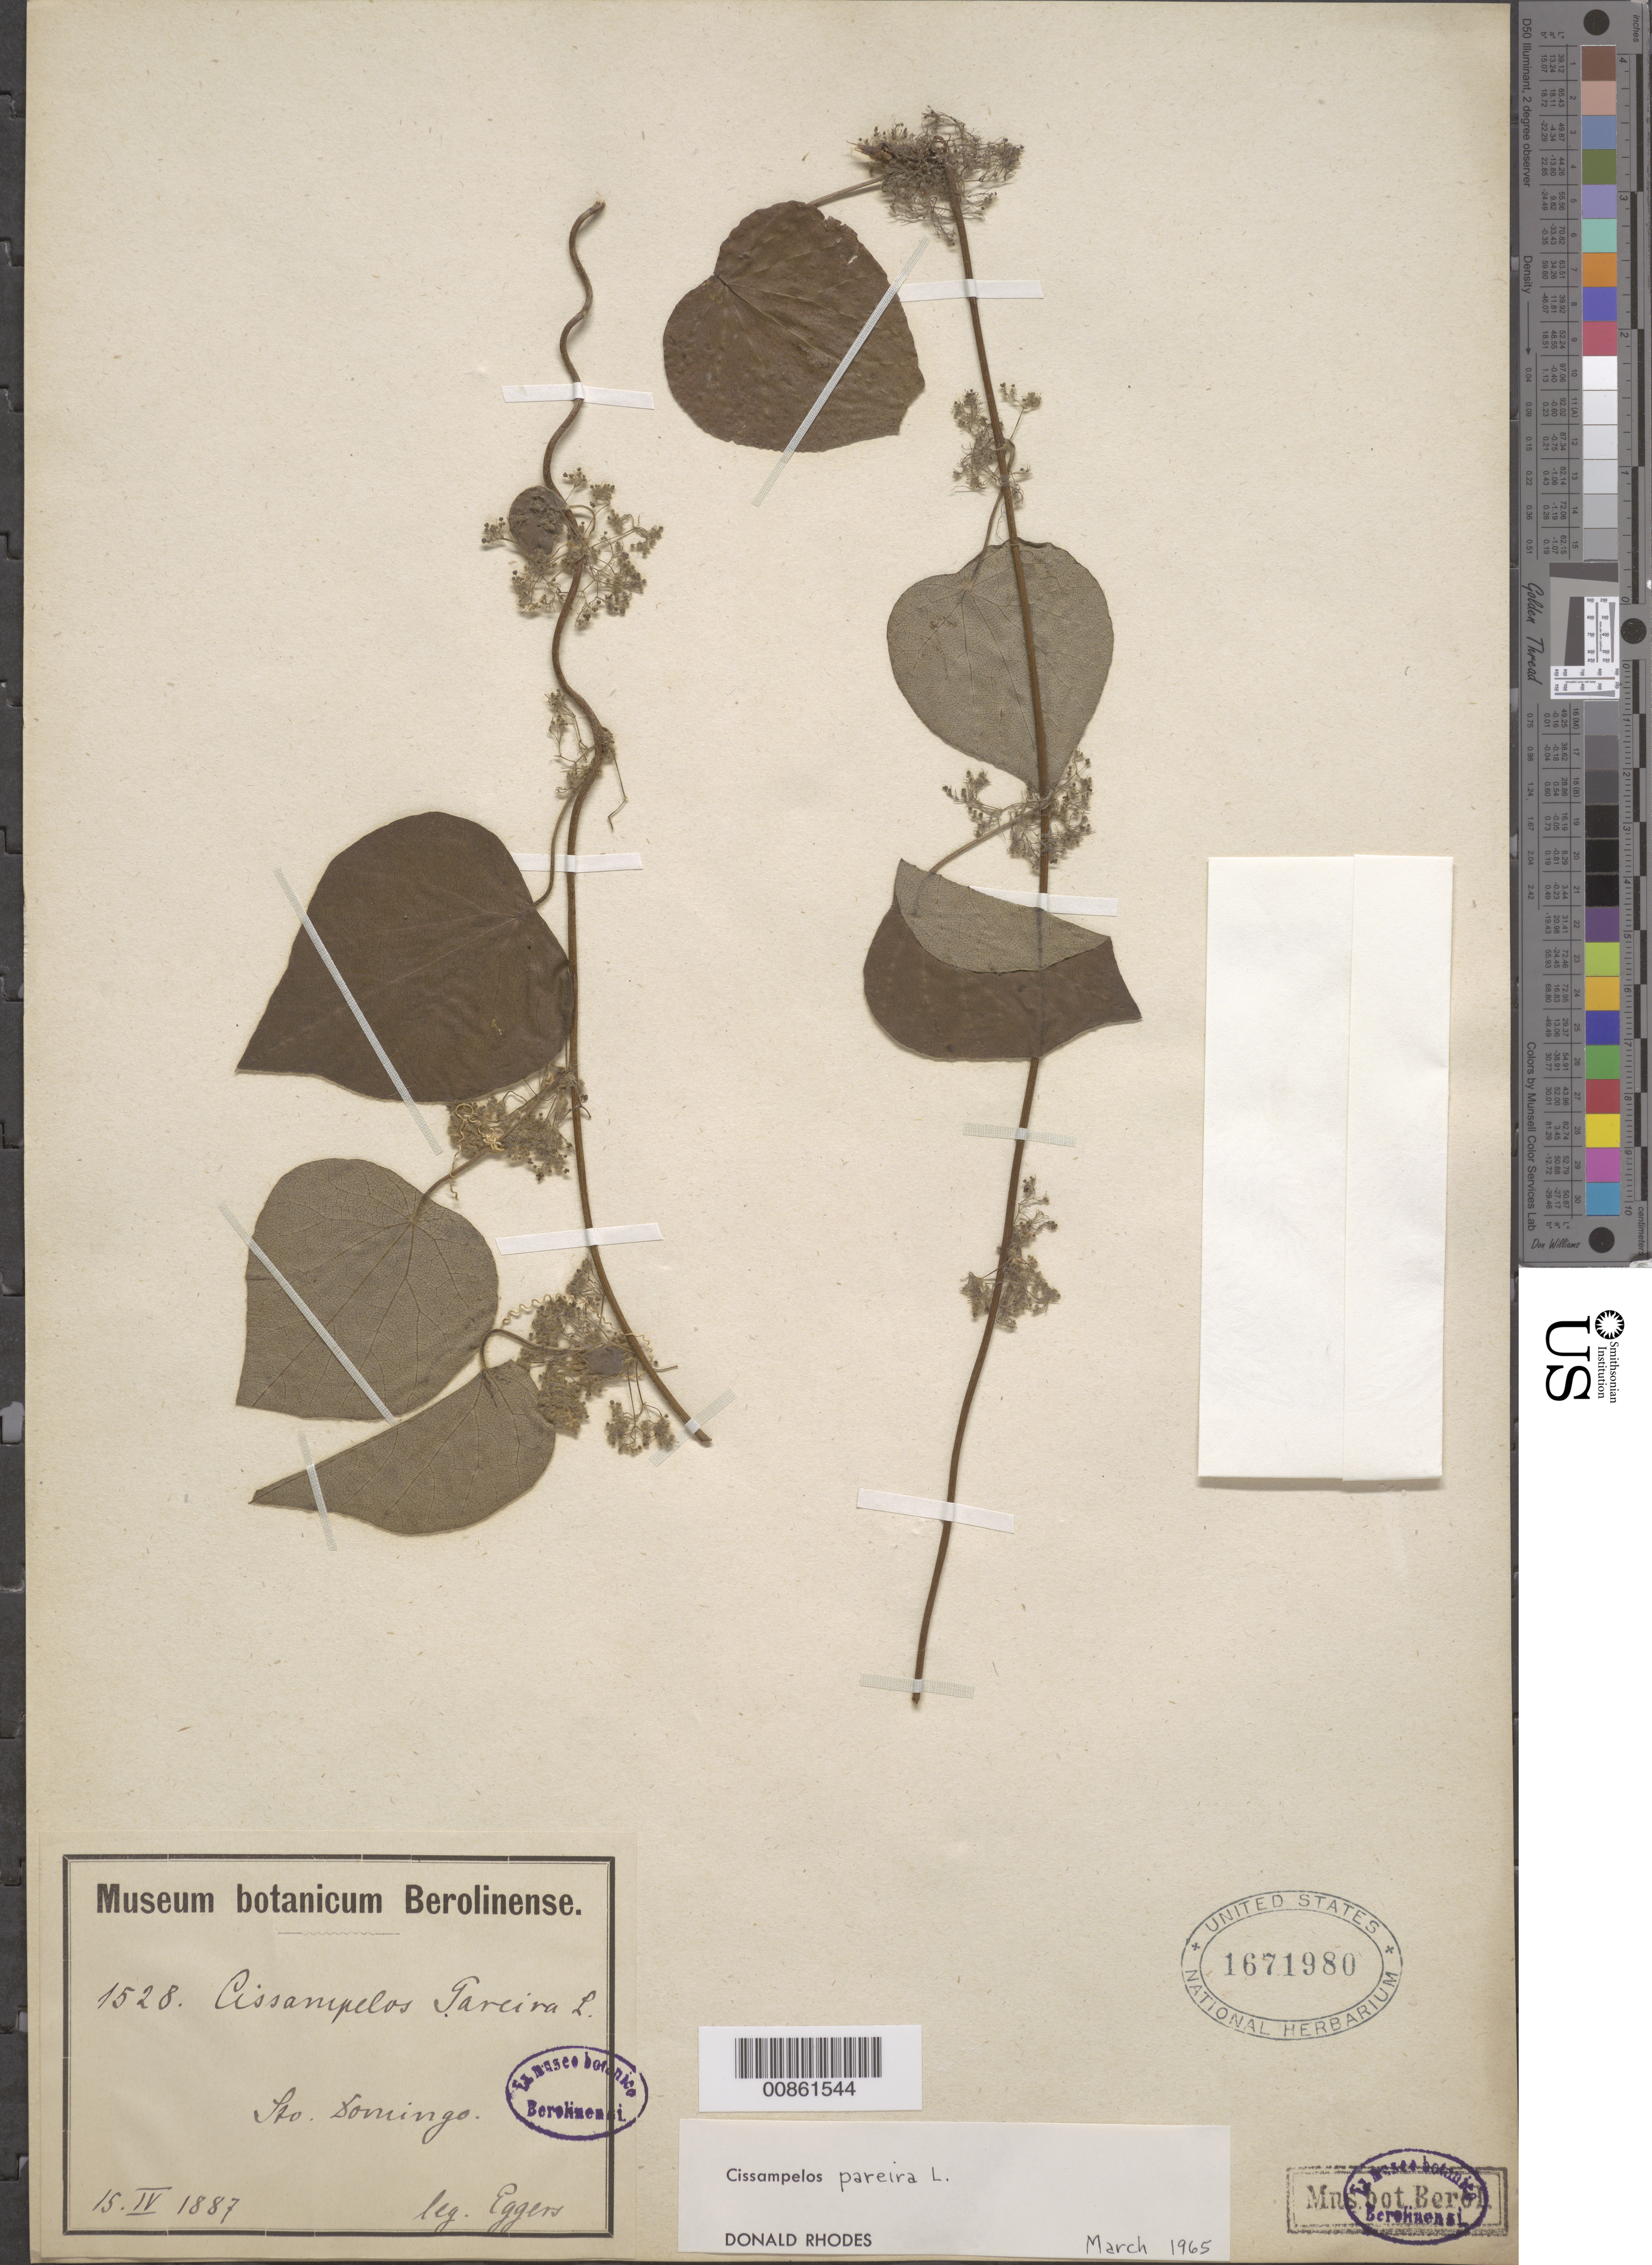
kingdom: Plantae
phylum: Tracheophyta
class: Magnoliopsida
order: Ranunculales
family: Menispermaceae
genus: Cissampelos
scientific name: Cissampelos pareira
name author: L.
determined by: Rhodes, D.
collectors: H. F. A. von Eggers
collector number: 1528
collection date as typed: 15 Apr 1887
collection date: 1887-04-15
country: Dominican Republic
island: Hispaniola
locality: Sto. Domingo.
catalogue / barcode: US 1671980